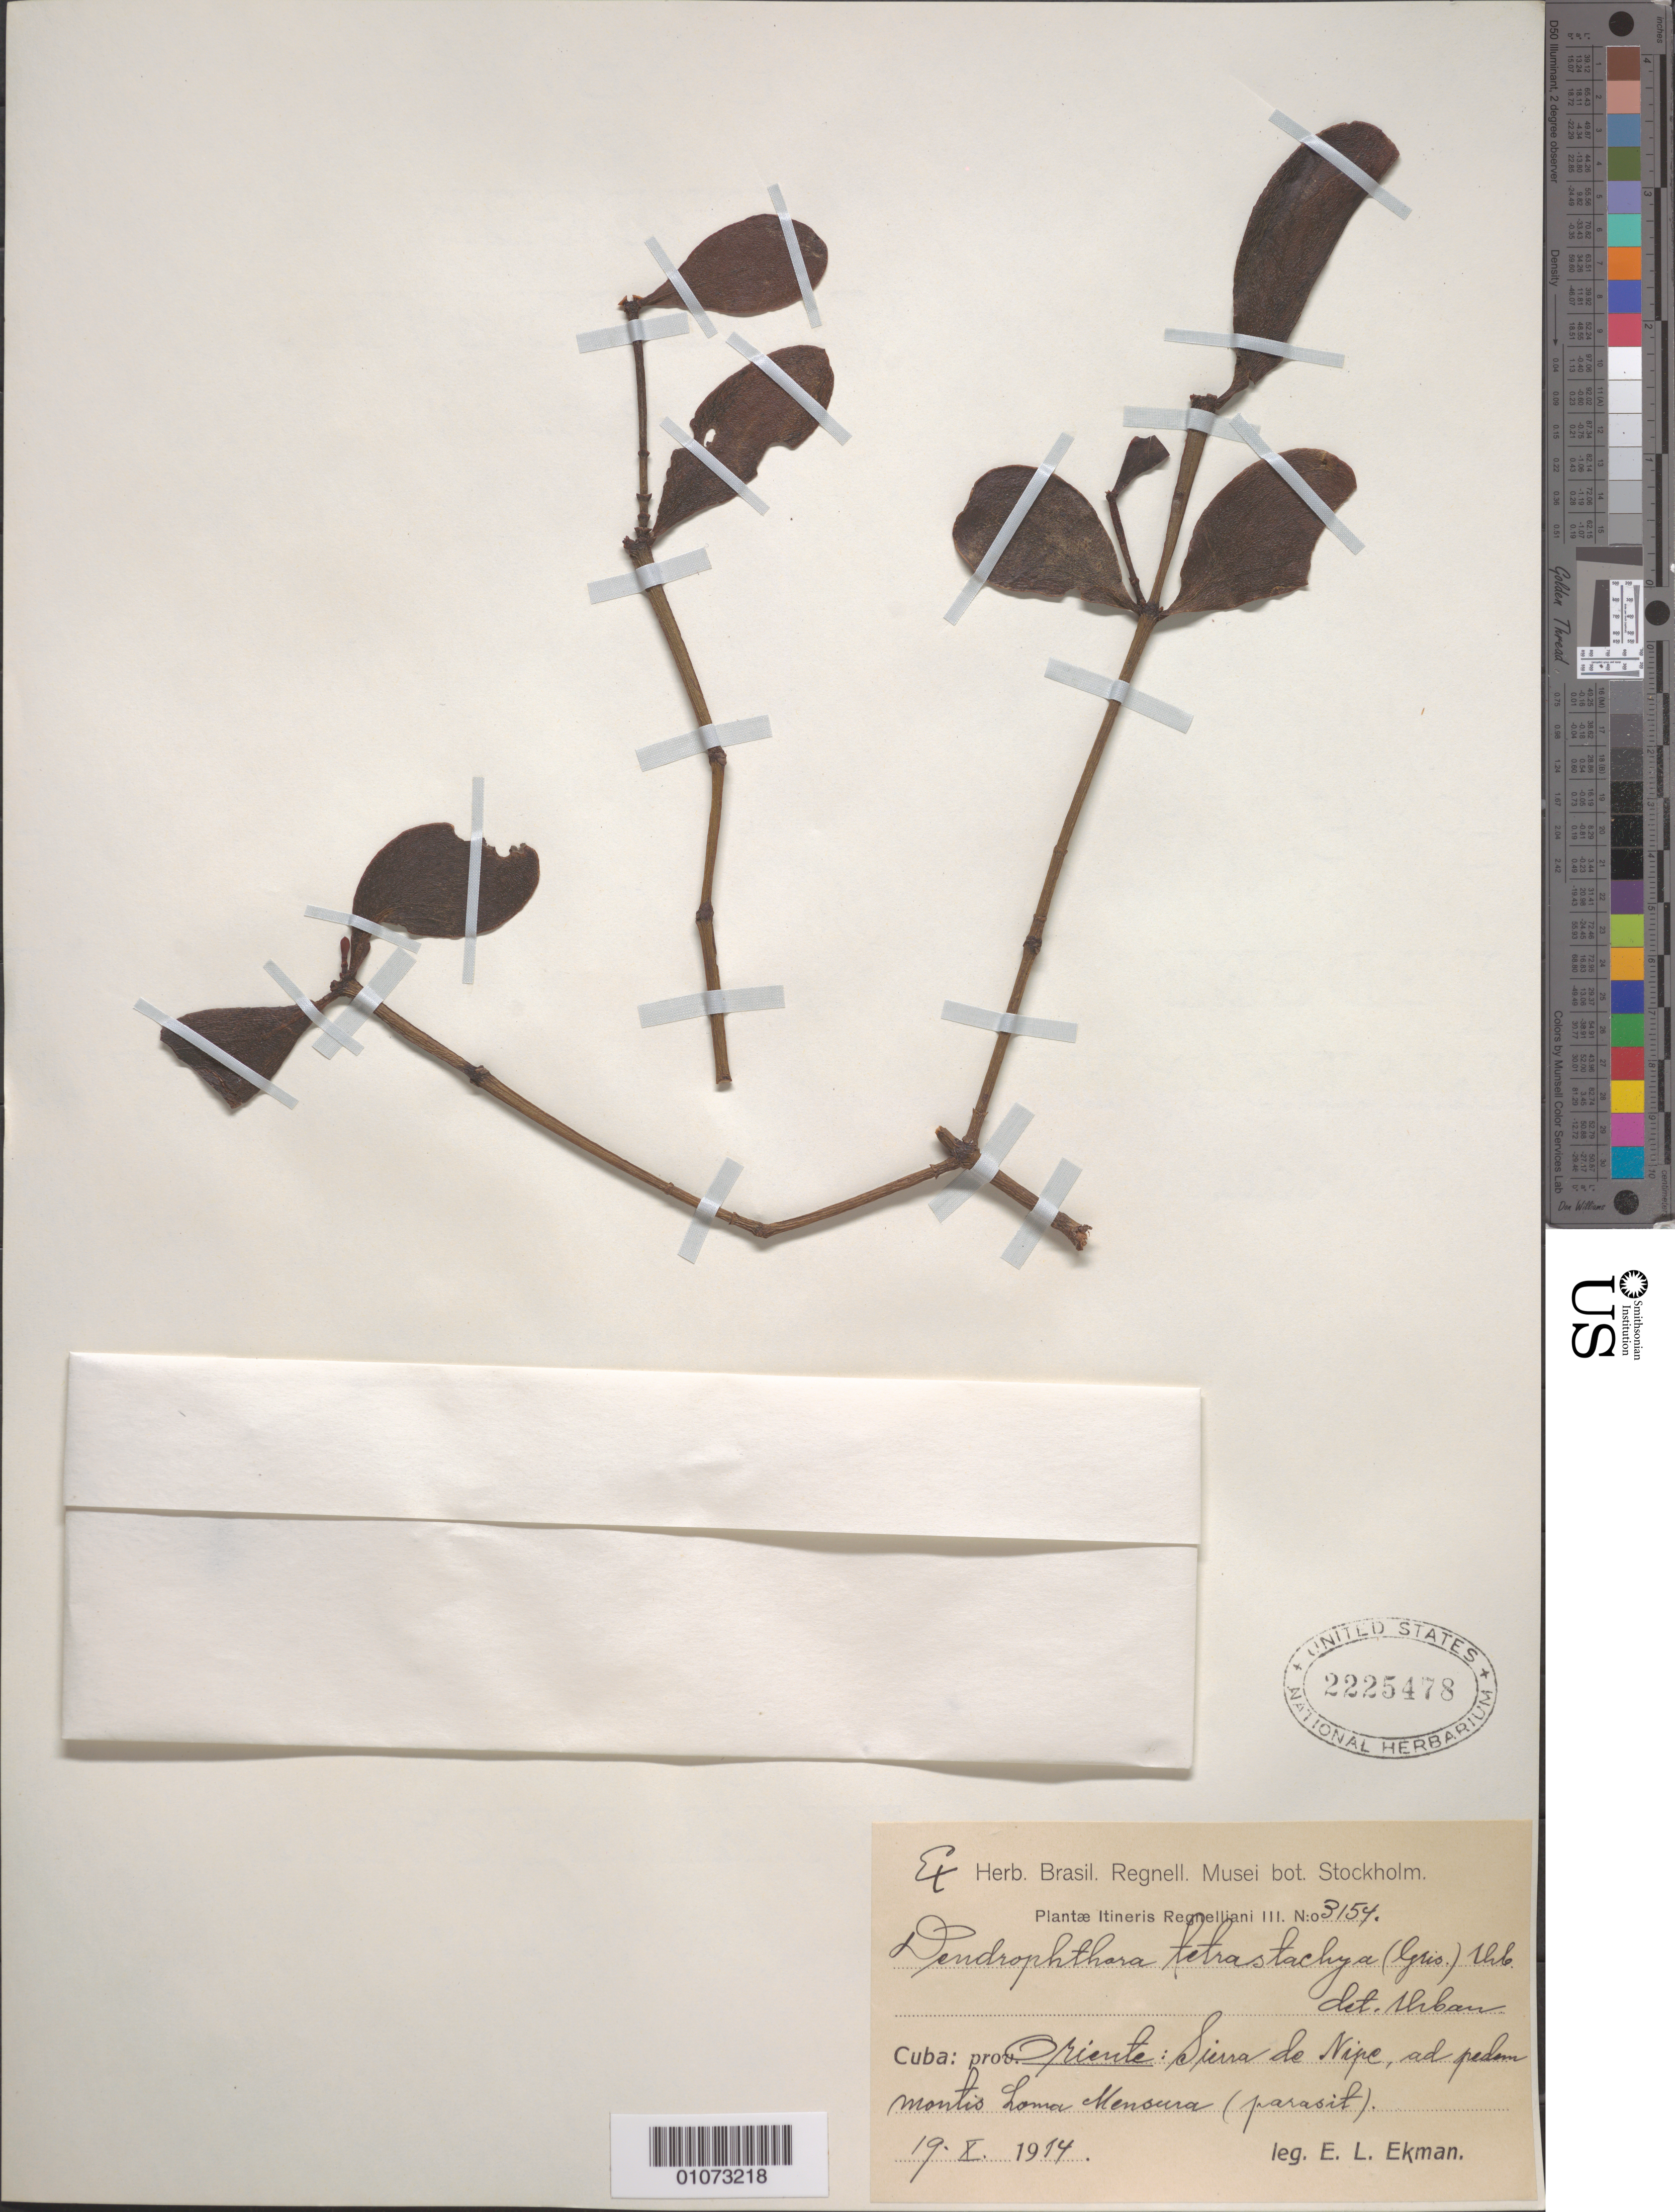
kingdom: Plantae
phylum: Tracheophyta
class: Magnoliopsida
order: Santalales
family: Viscaceae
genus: Dendrophthora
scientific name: Dendrophthora tetrastachya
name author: (C. Wright ex Griseb.) Urb.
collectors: E. L. Ekman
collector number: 3154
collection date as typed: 19 Oct 1914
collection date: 1914-10-19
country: Cuba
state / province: Holguín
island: Cuba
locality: Sierra de Nipe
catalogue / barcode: US 2225478